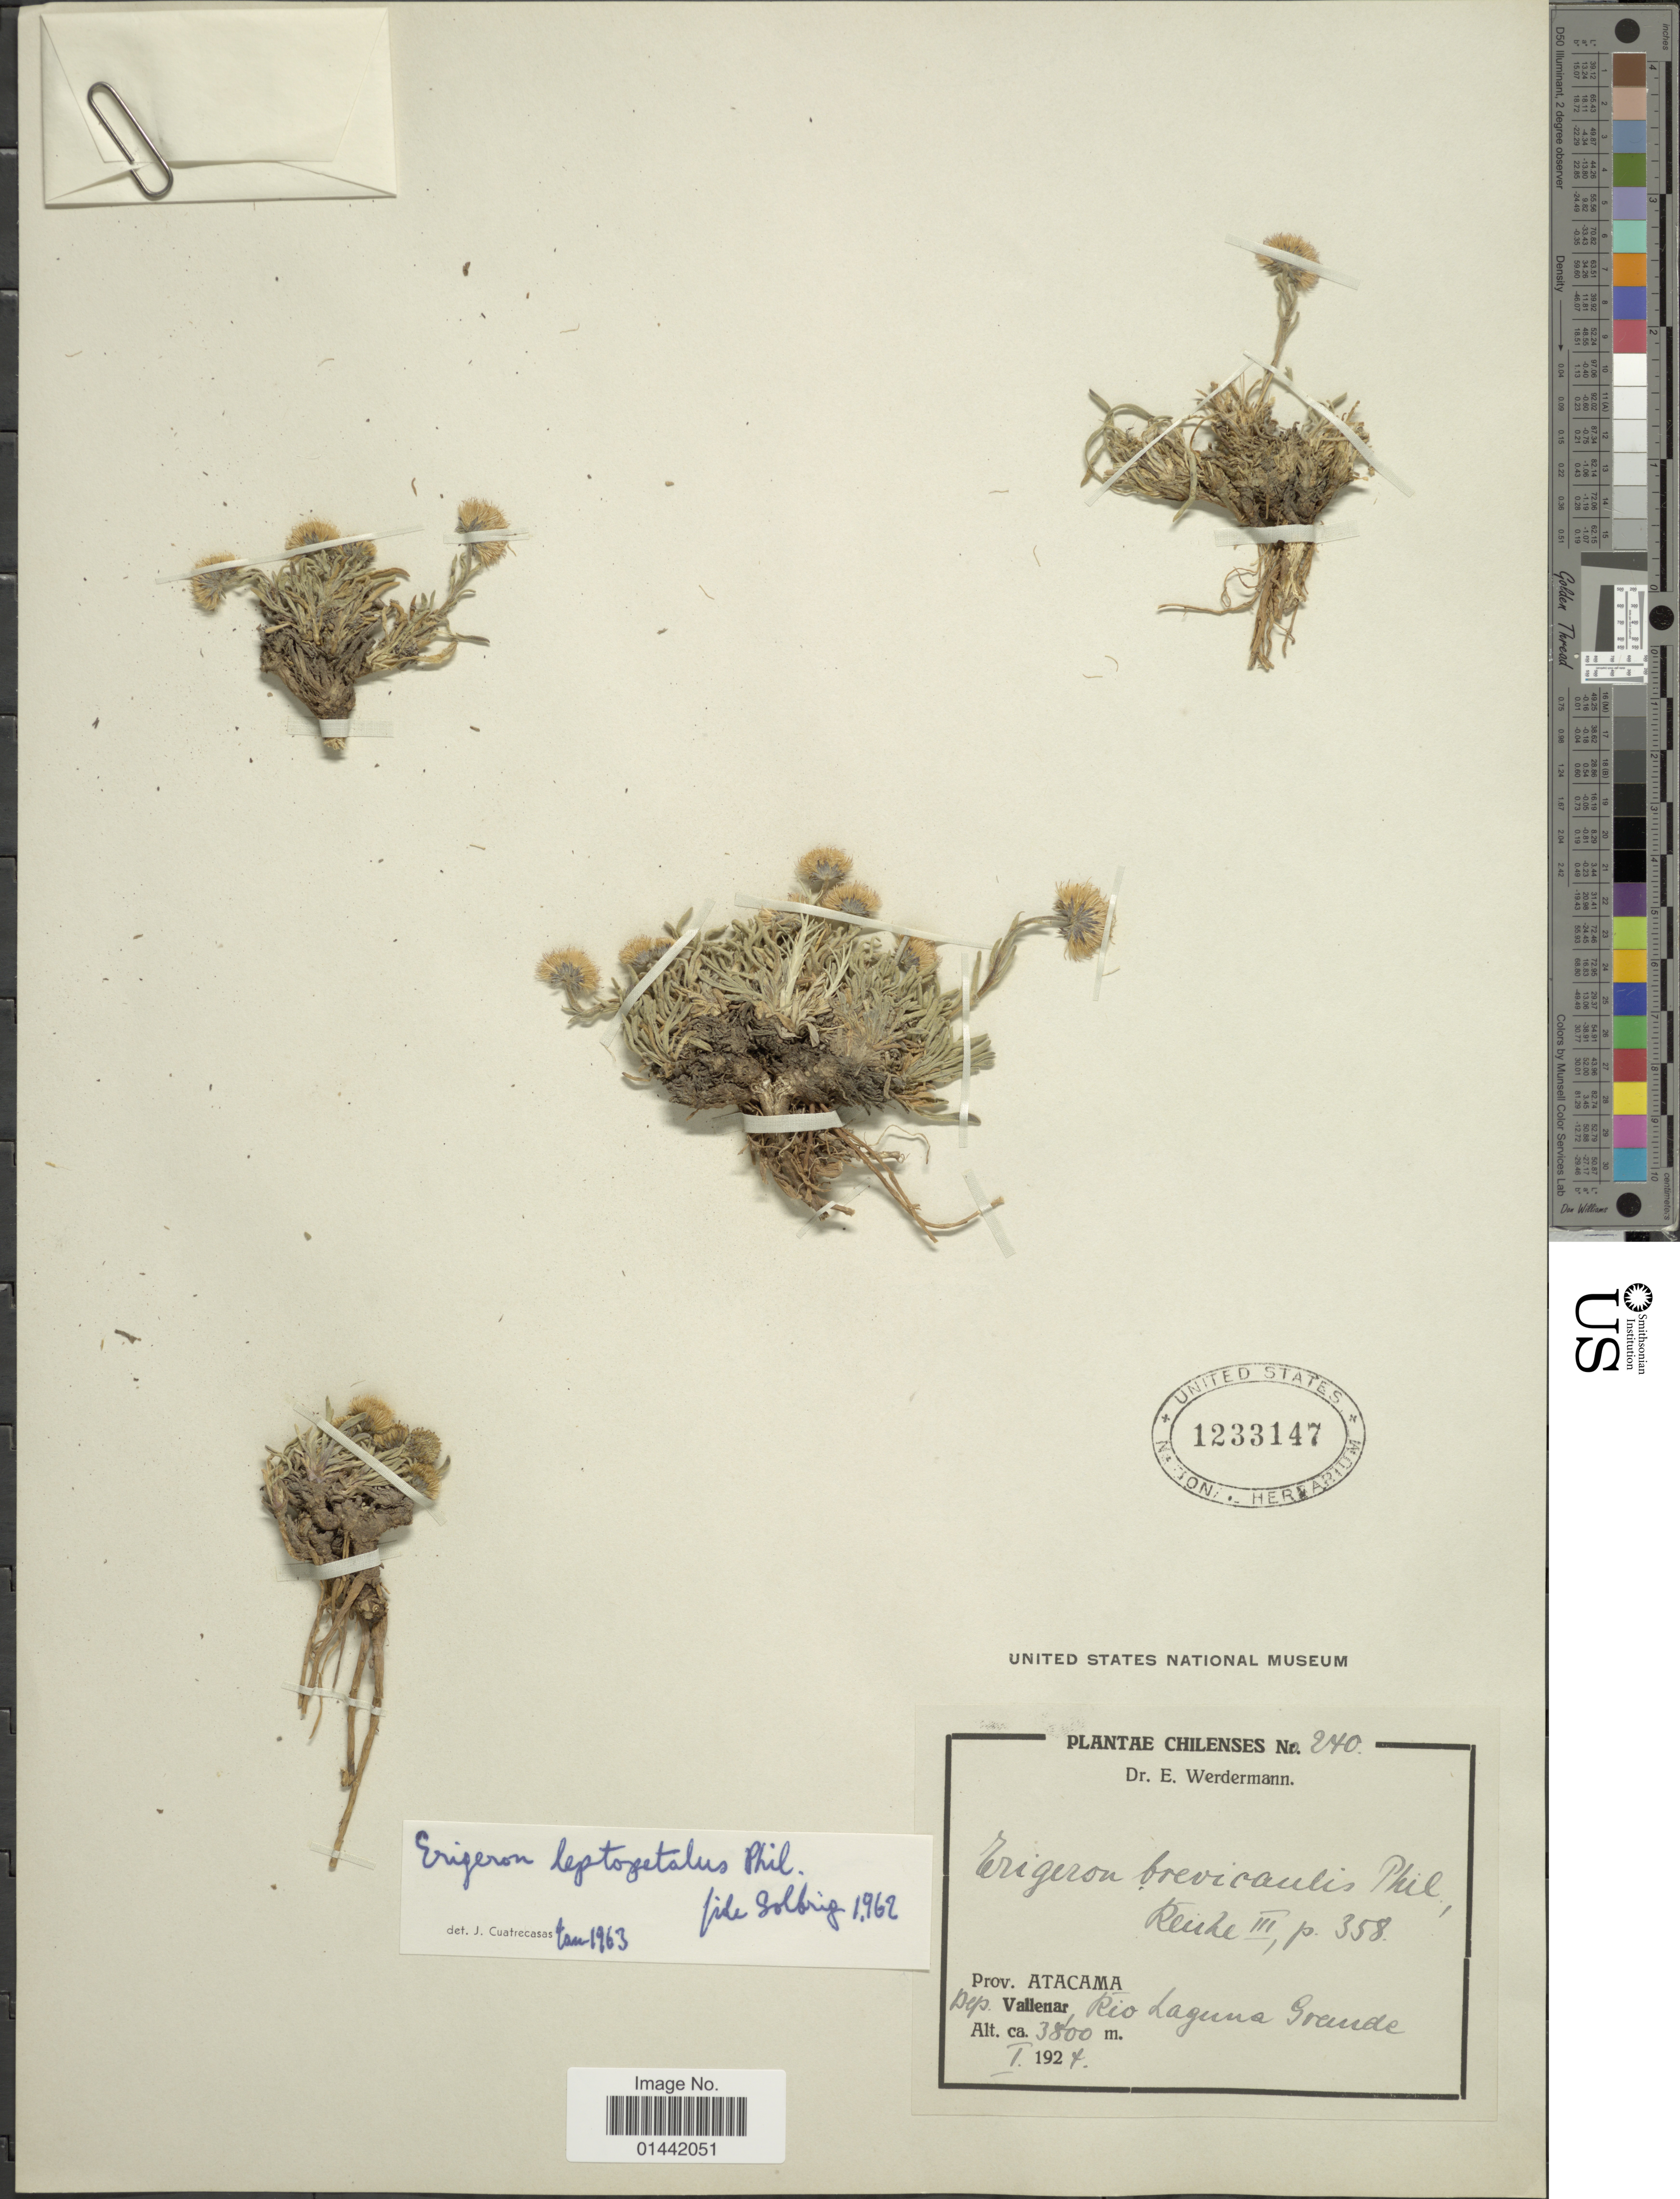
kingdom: Plantae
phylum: Tracheophyta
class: Magnoliopsida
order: Asterales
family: Asteraceae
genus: Erigeron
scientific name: Erigeron brevicaulis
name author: Phil.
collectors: E. Werdermann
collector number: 240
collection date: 1927-01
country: Chile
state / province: Atacama (III)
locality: Dep. Vallenas, Rio Laguna Grande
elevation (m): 3500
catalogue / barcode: US 1233147